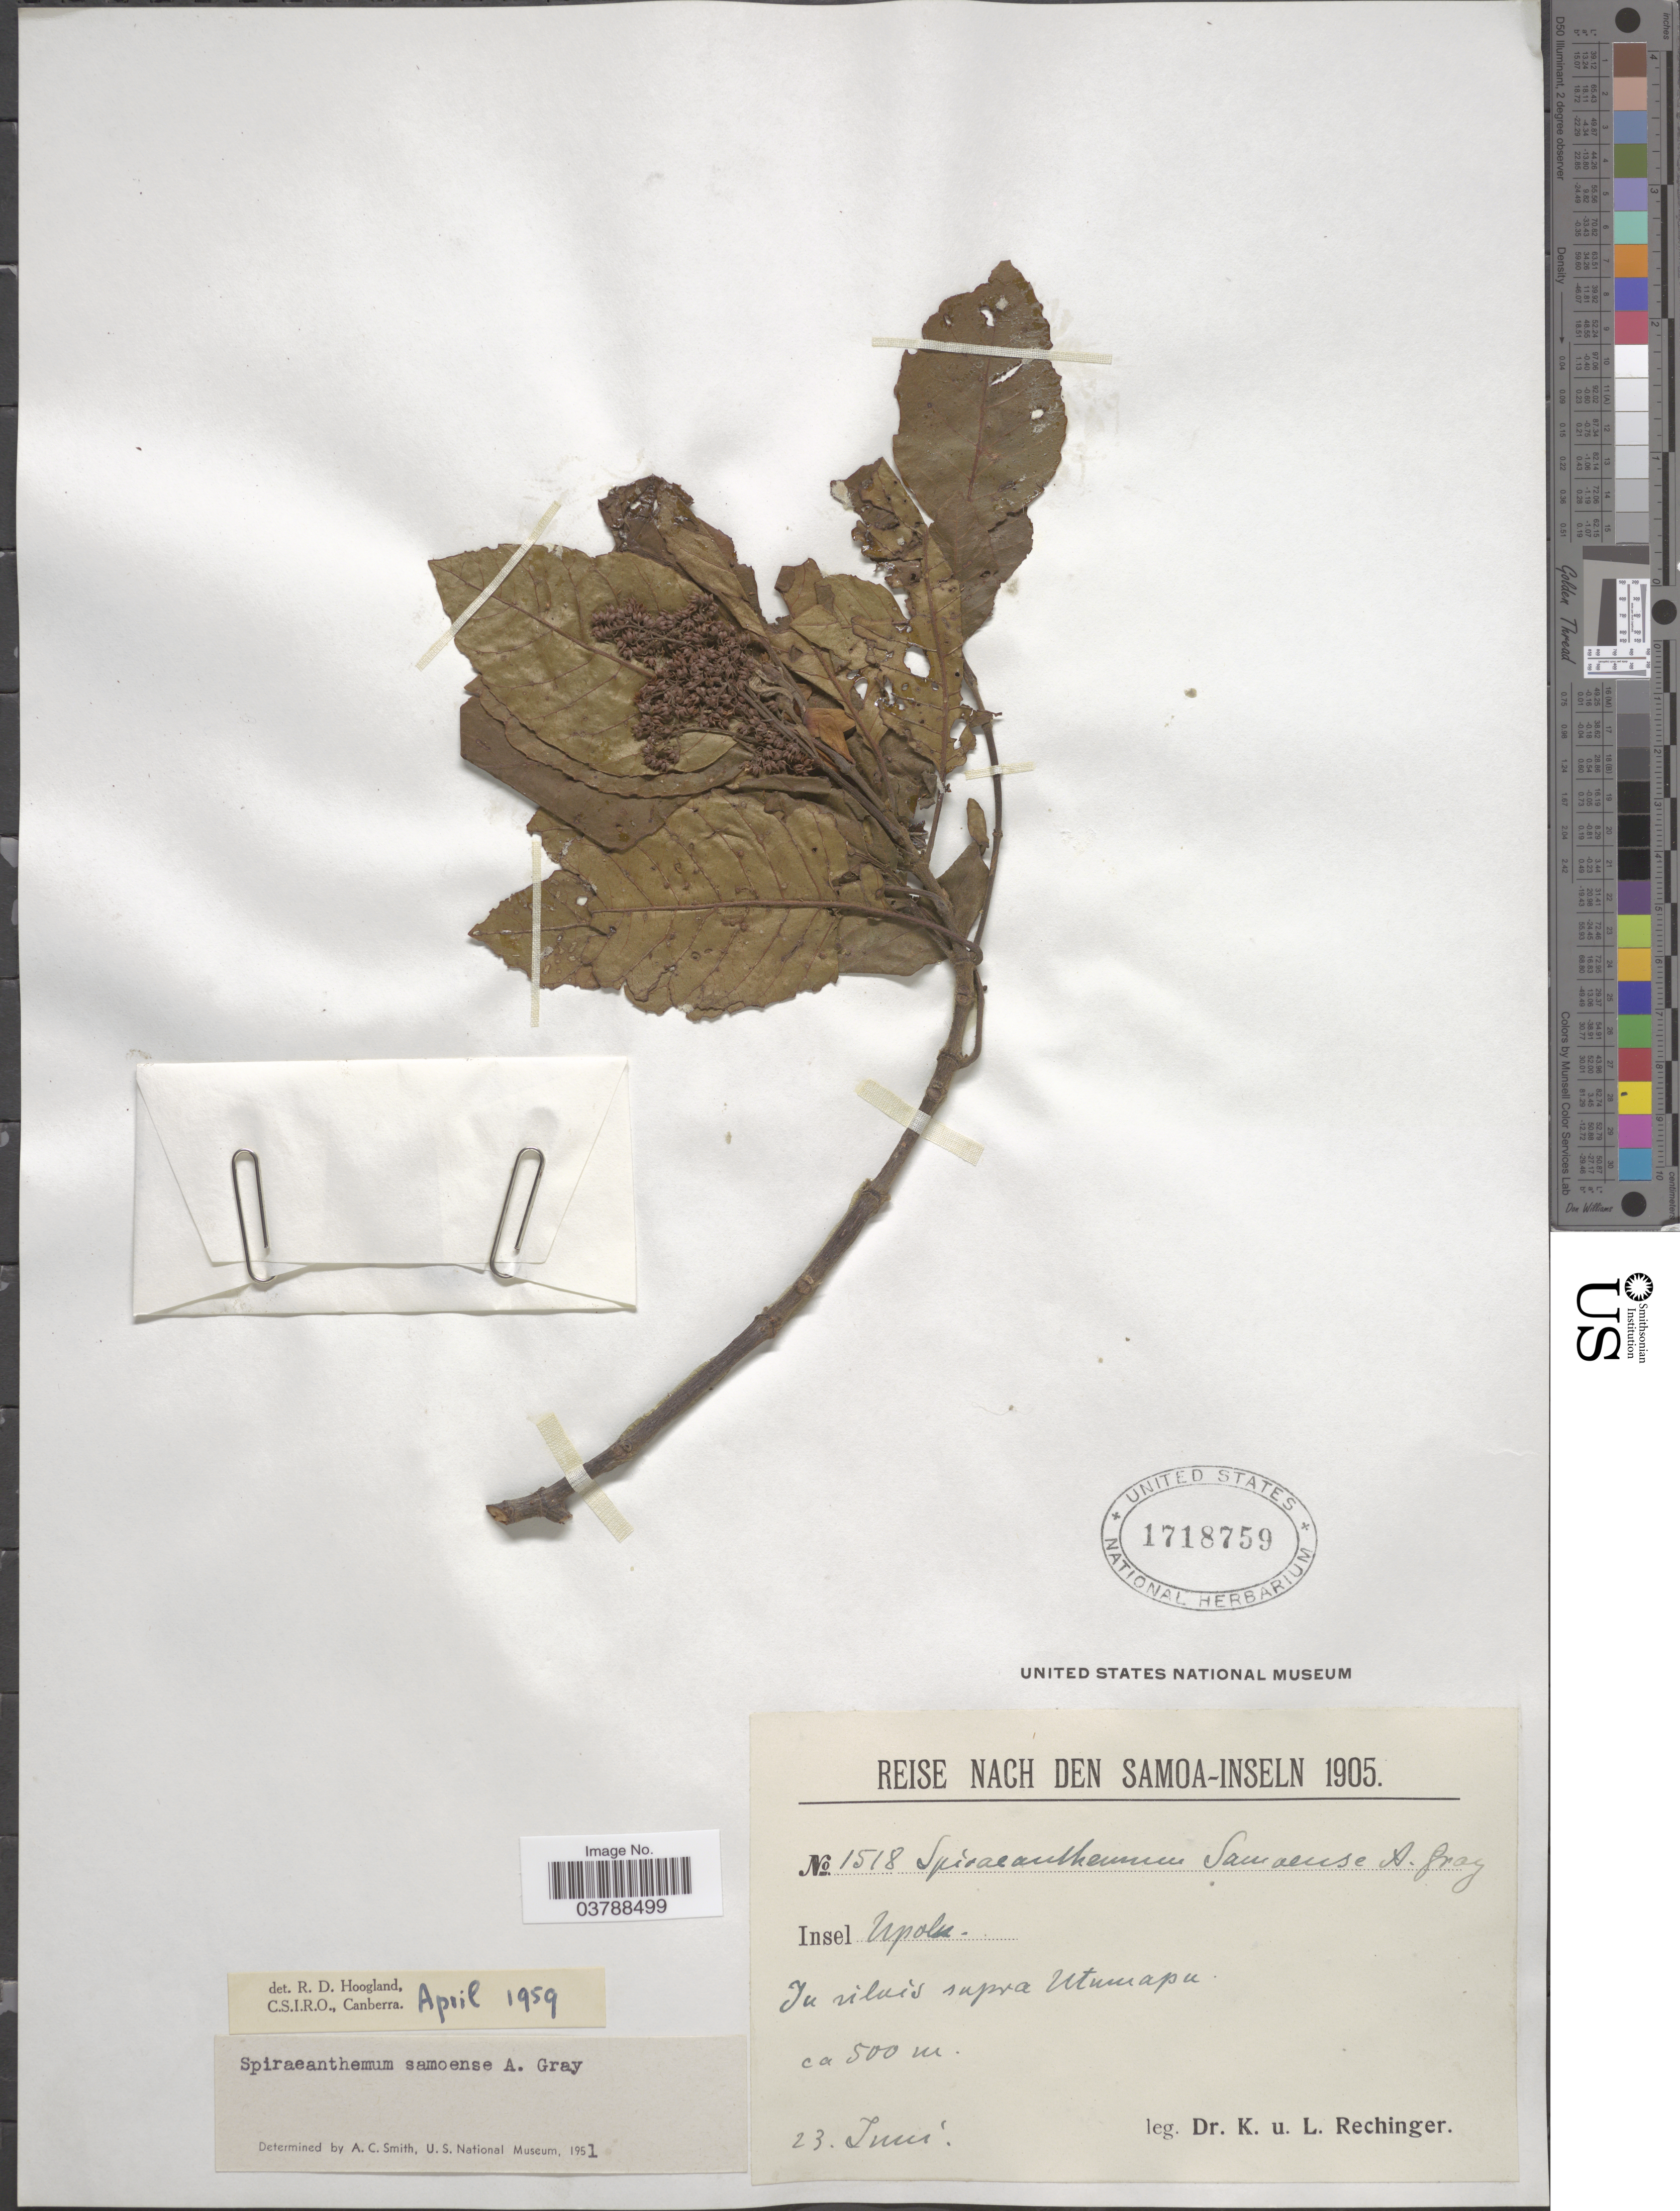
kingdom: Plantae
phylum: Tracheophyta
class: Magnoliopsida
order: Oxalidales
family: Cunoniaceae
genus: Spiraeanthemum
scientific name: Spiraeanthemum samoense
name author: A. Gray in Wilkes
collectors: K. Rechinger & L. Rechinger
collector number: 1518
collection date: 1905-06-23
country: Samoa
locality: Samoa-Inseln. Insel Upolu. In silvis supra Utumapu.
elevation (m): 500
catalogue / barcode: US 1718759